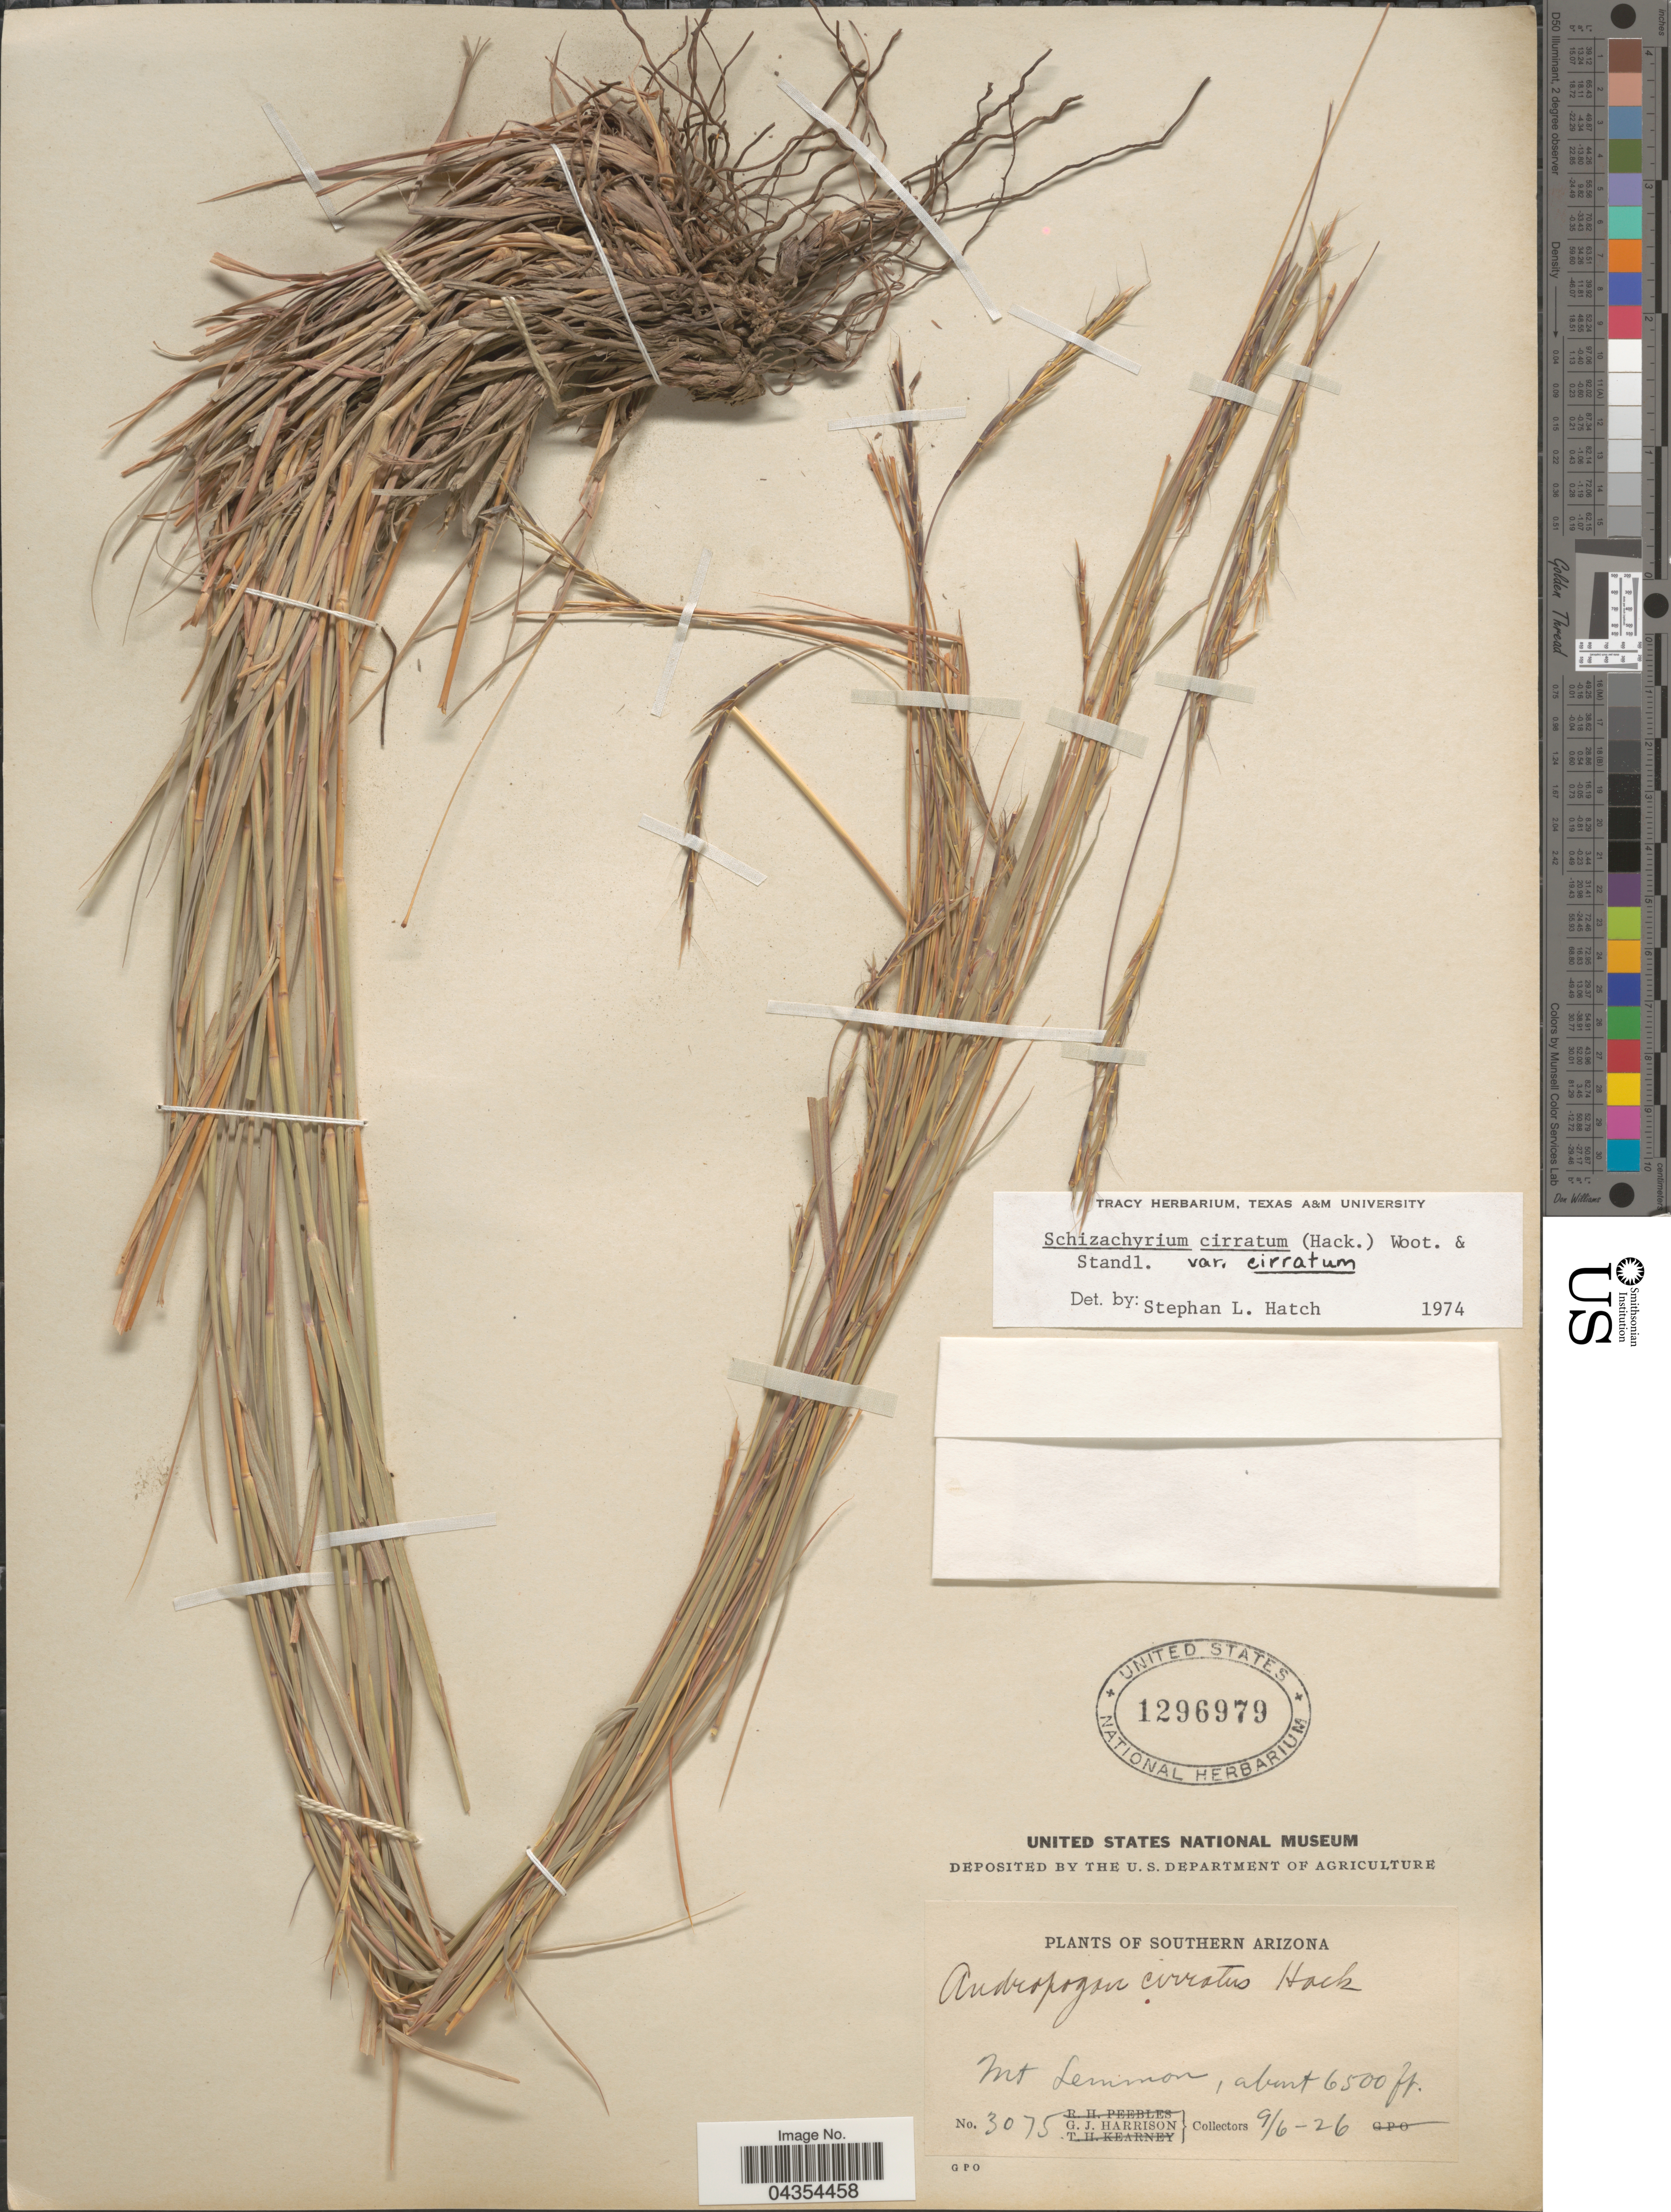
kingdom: Plantae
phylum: Tracheophyta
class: Liliopsida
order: Poales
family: Poaceae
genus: Schizachyrium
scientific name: Schizachyrium cirratum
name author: (Hack.) Wooton & Standl.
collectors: G. J. Harrison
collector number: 3075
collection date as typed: Transcribed d/m/y: 6/9/26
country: United States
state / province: Arizona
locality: Southern Arizona. Mt. Lemmon.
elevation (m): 1981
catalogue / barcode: US 1296979